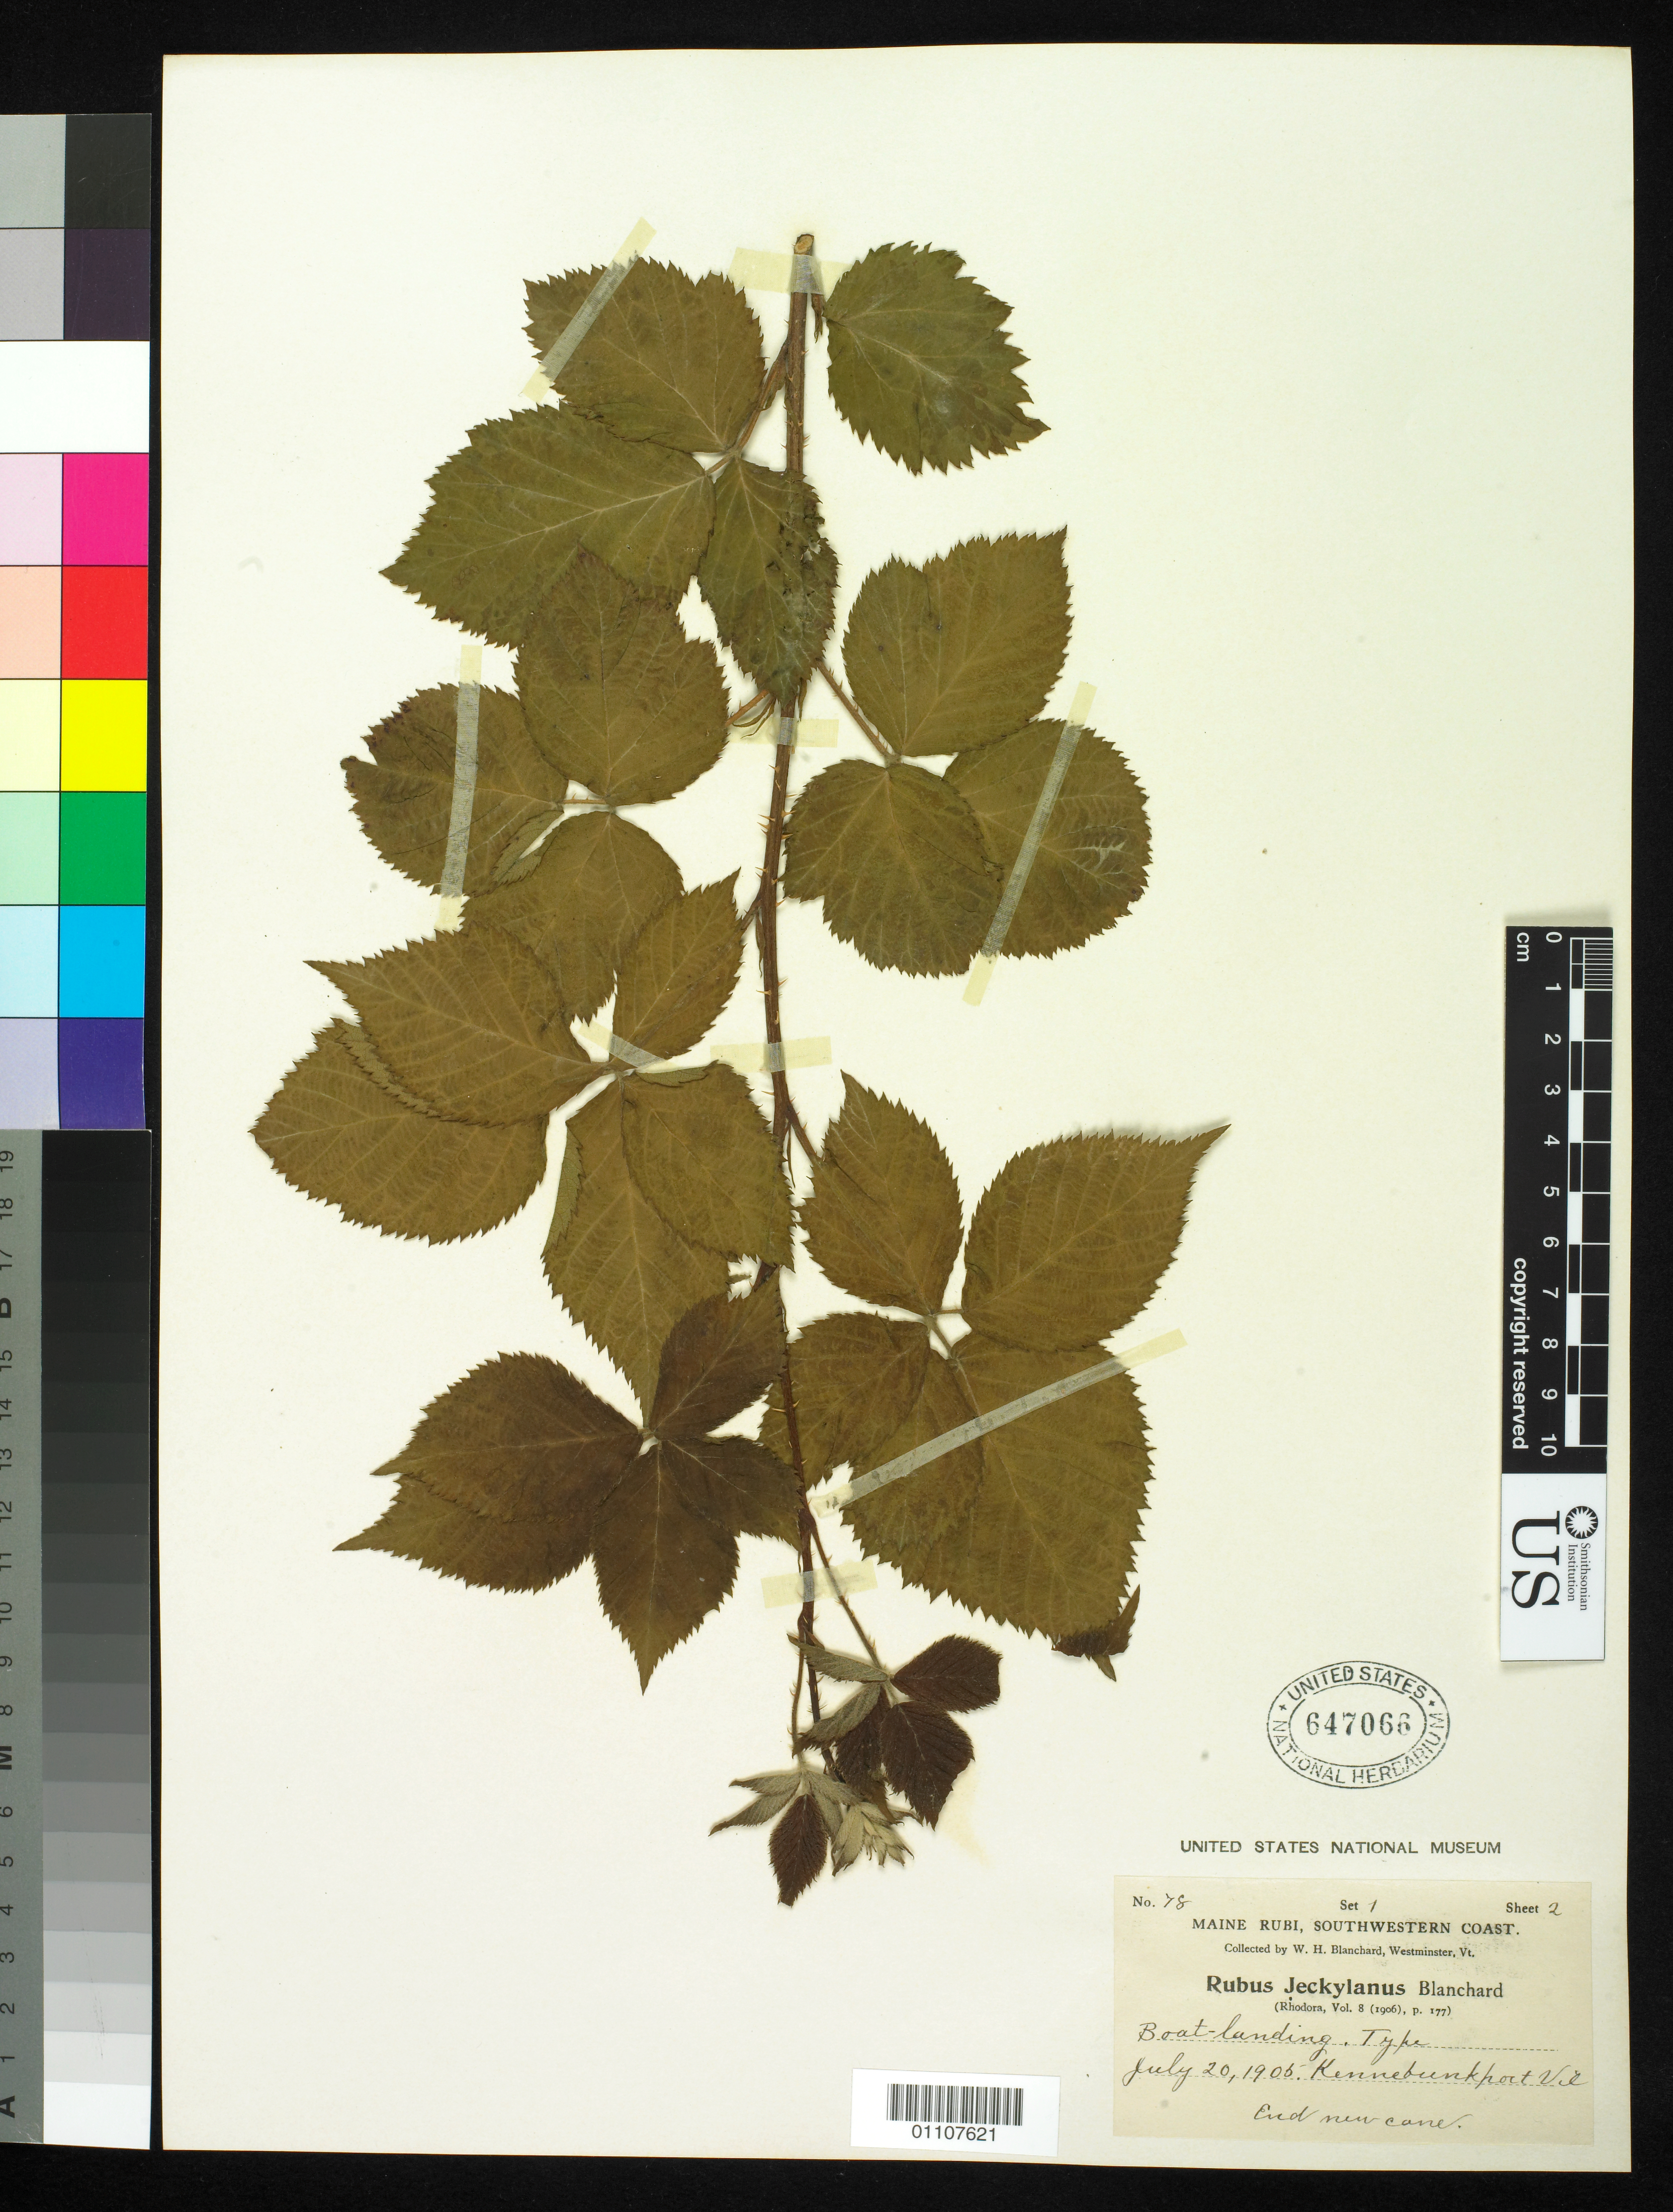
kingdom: Plantae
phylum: Tracheophyta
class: Magnoliopsida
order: Rosales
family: Rosaceae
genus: Rubus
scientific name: Rubus jeckylanus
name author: Blanch.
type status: Syntype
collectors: W. H. Blanchard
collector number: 78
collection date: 1905-07-20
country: United States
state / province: Maine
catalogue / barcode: US 647066